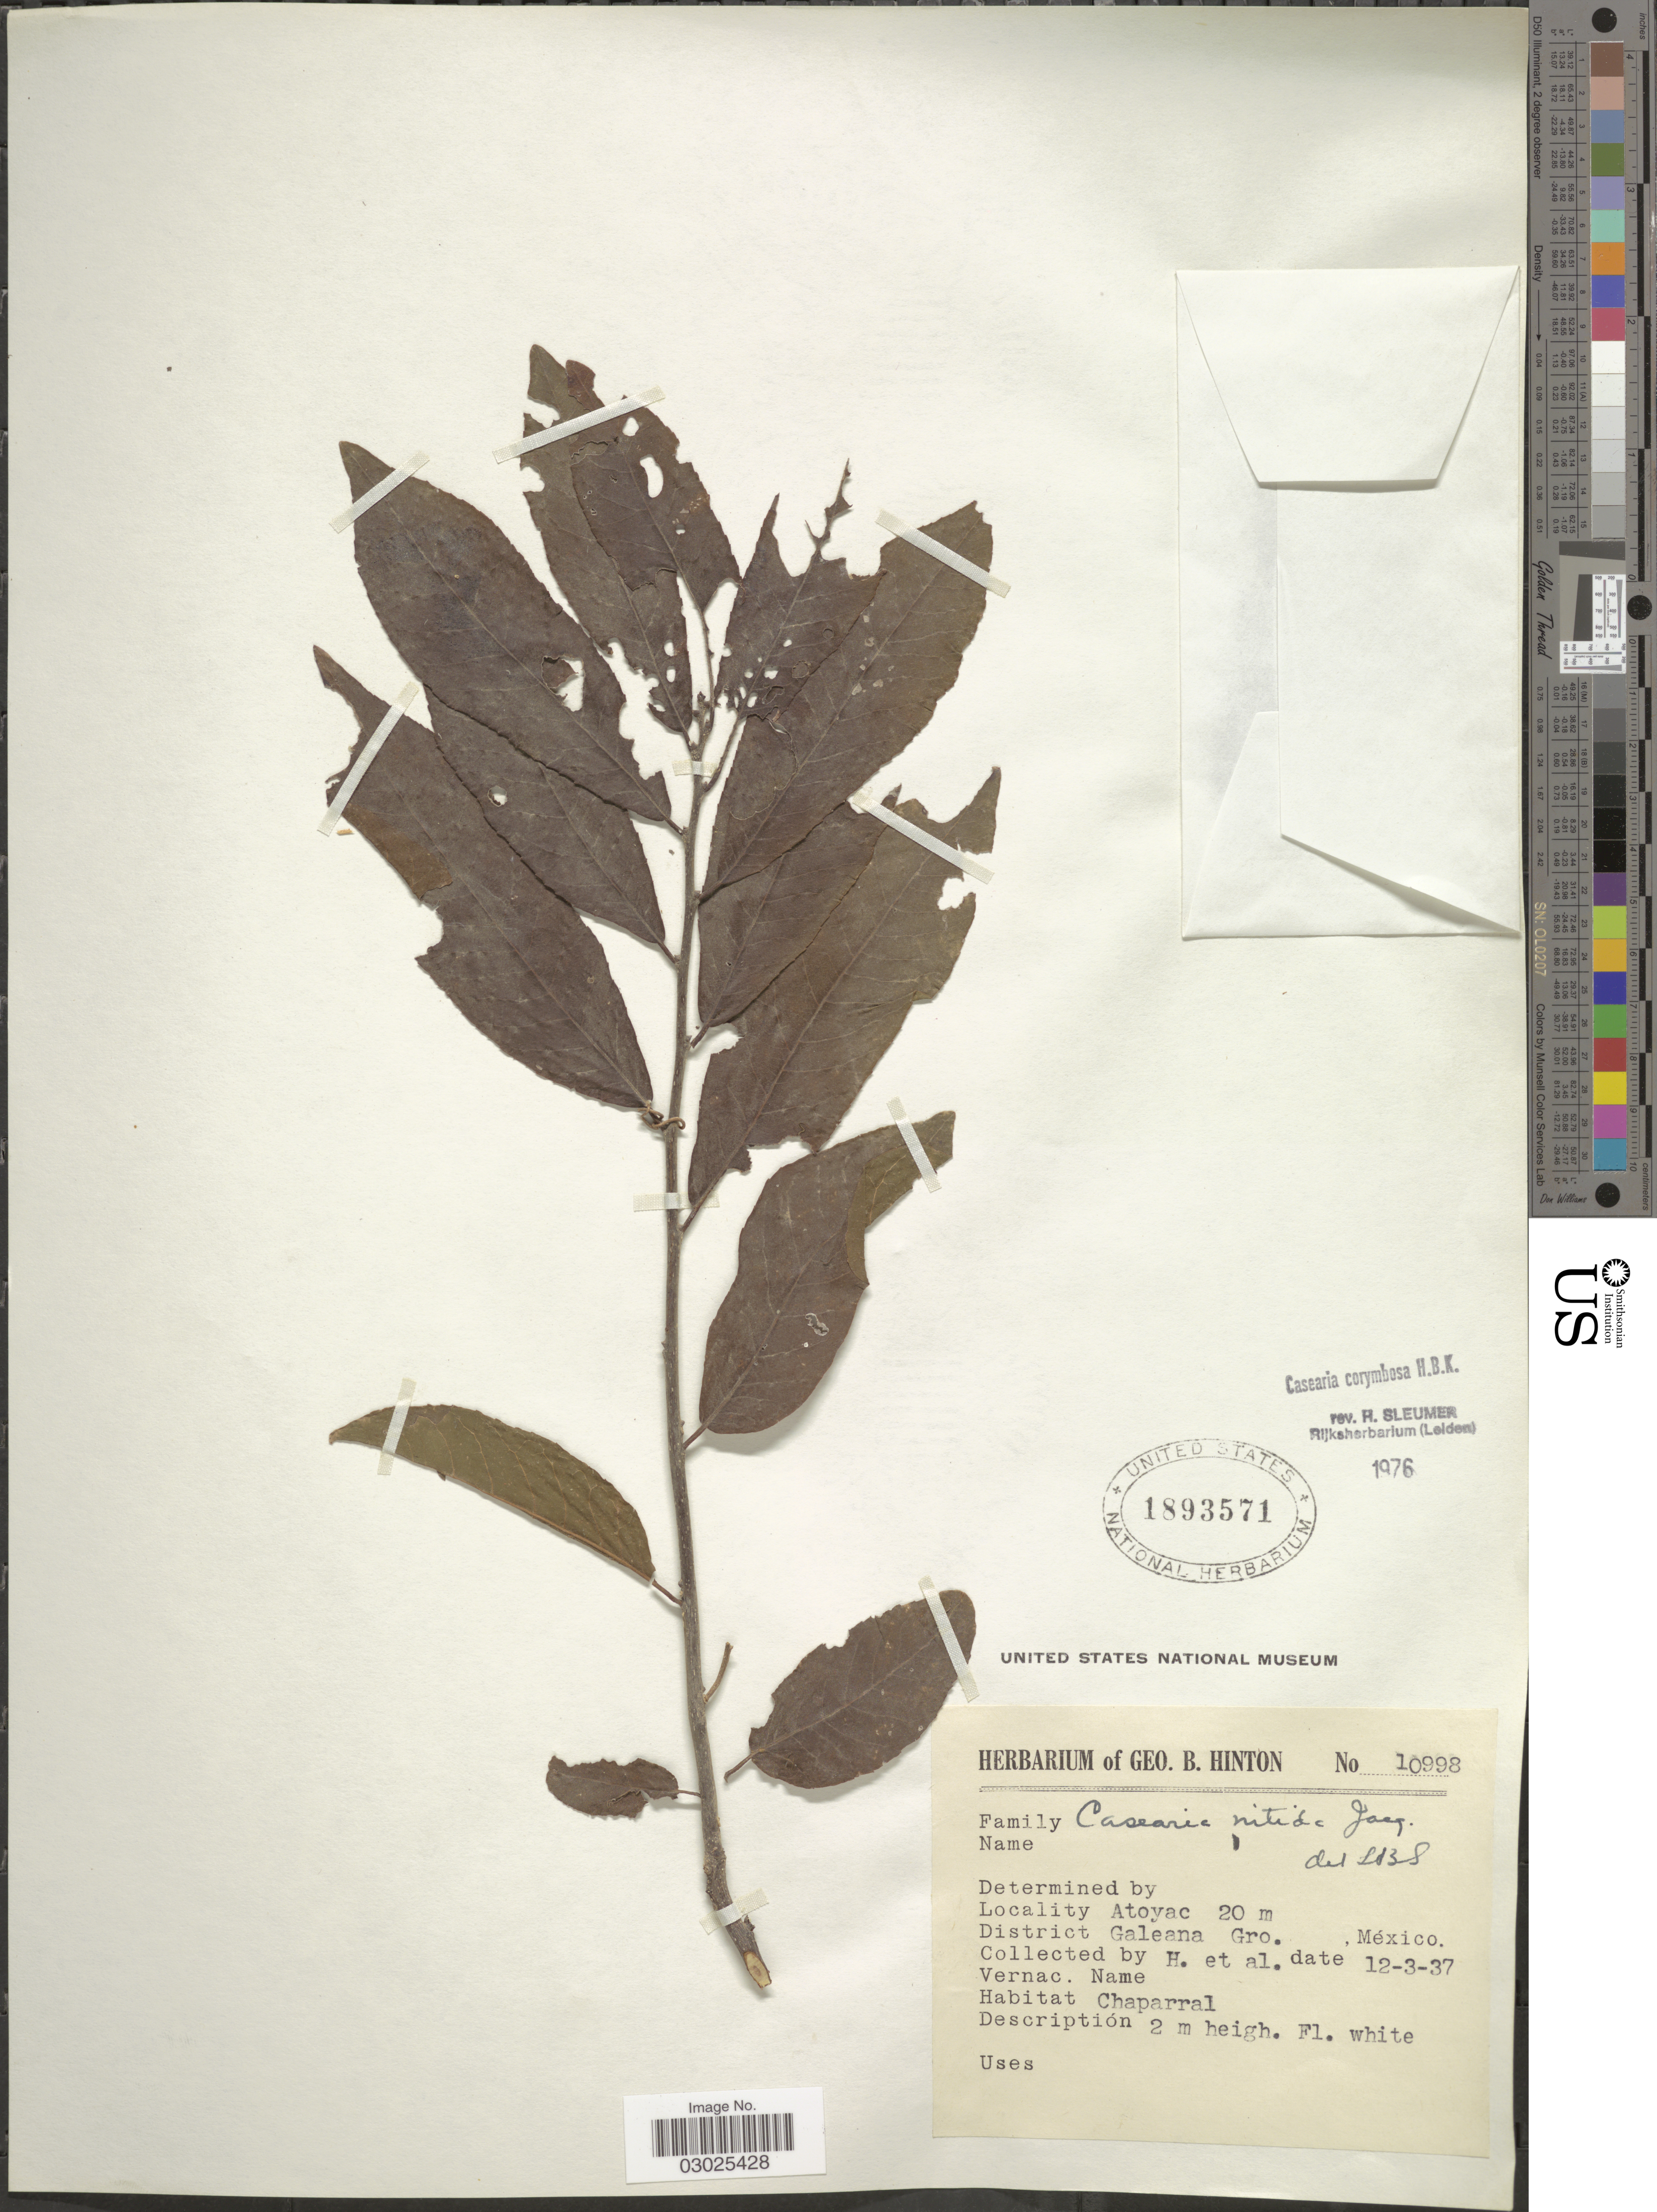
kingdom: Plantae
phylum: Tracheophyta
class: Magnoliopsida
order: Malpighiales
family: Salicaceae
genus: Casearia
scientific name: Casearia corymbosa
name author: Kunth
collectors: G. B. Hinton & et al.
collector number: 10998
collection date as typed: Transcribed d/m/y: 12/3/37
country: Mexico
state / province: Guerrero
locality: Atoyac. District Galeana.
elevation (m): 20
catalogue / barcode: US 1893571